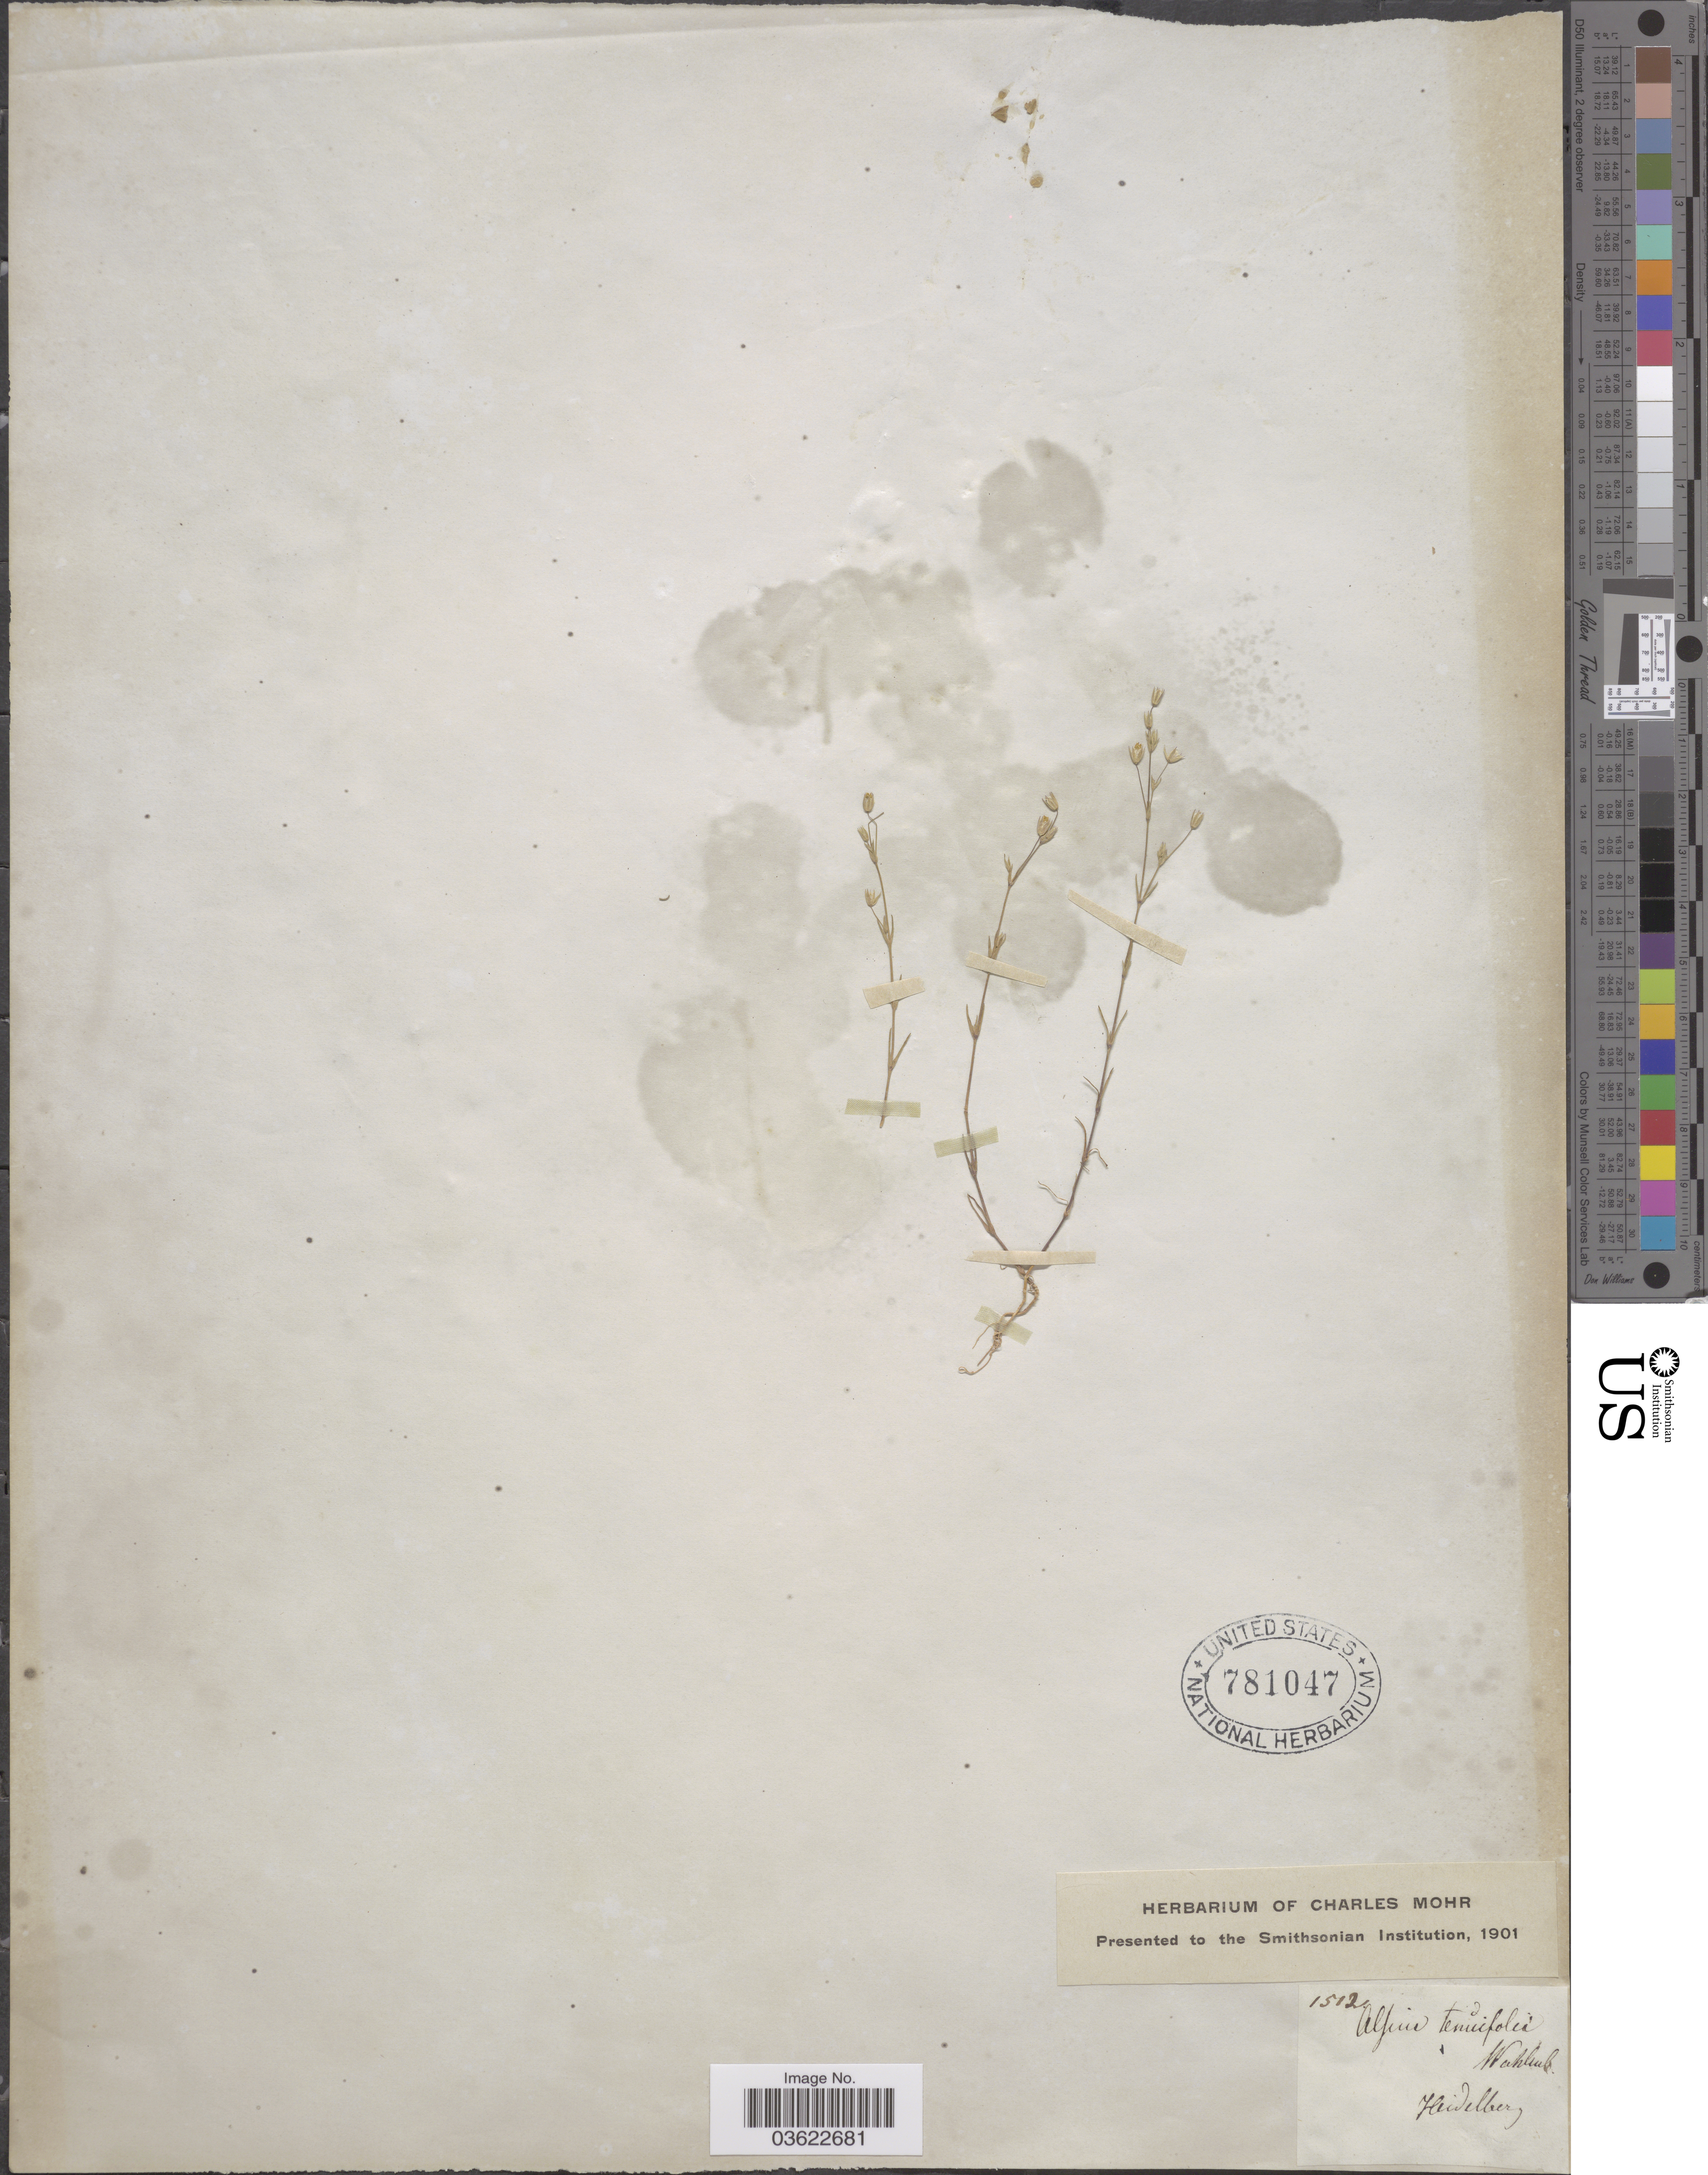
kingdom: Plantae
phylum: Tracheophyta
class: Magnoliopsida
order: Caryophyllales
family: Caryophyllaceae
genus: Arenaria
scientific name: Arenaria tenuifolia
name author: L.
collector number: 1512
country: Germany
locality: Heidelberg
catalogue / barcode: US 781047